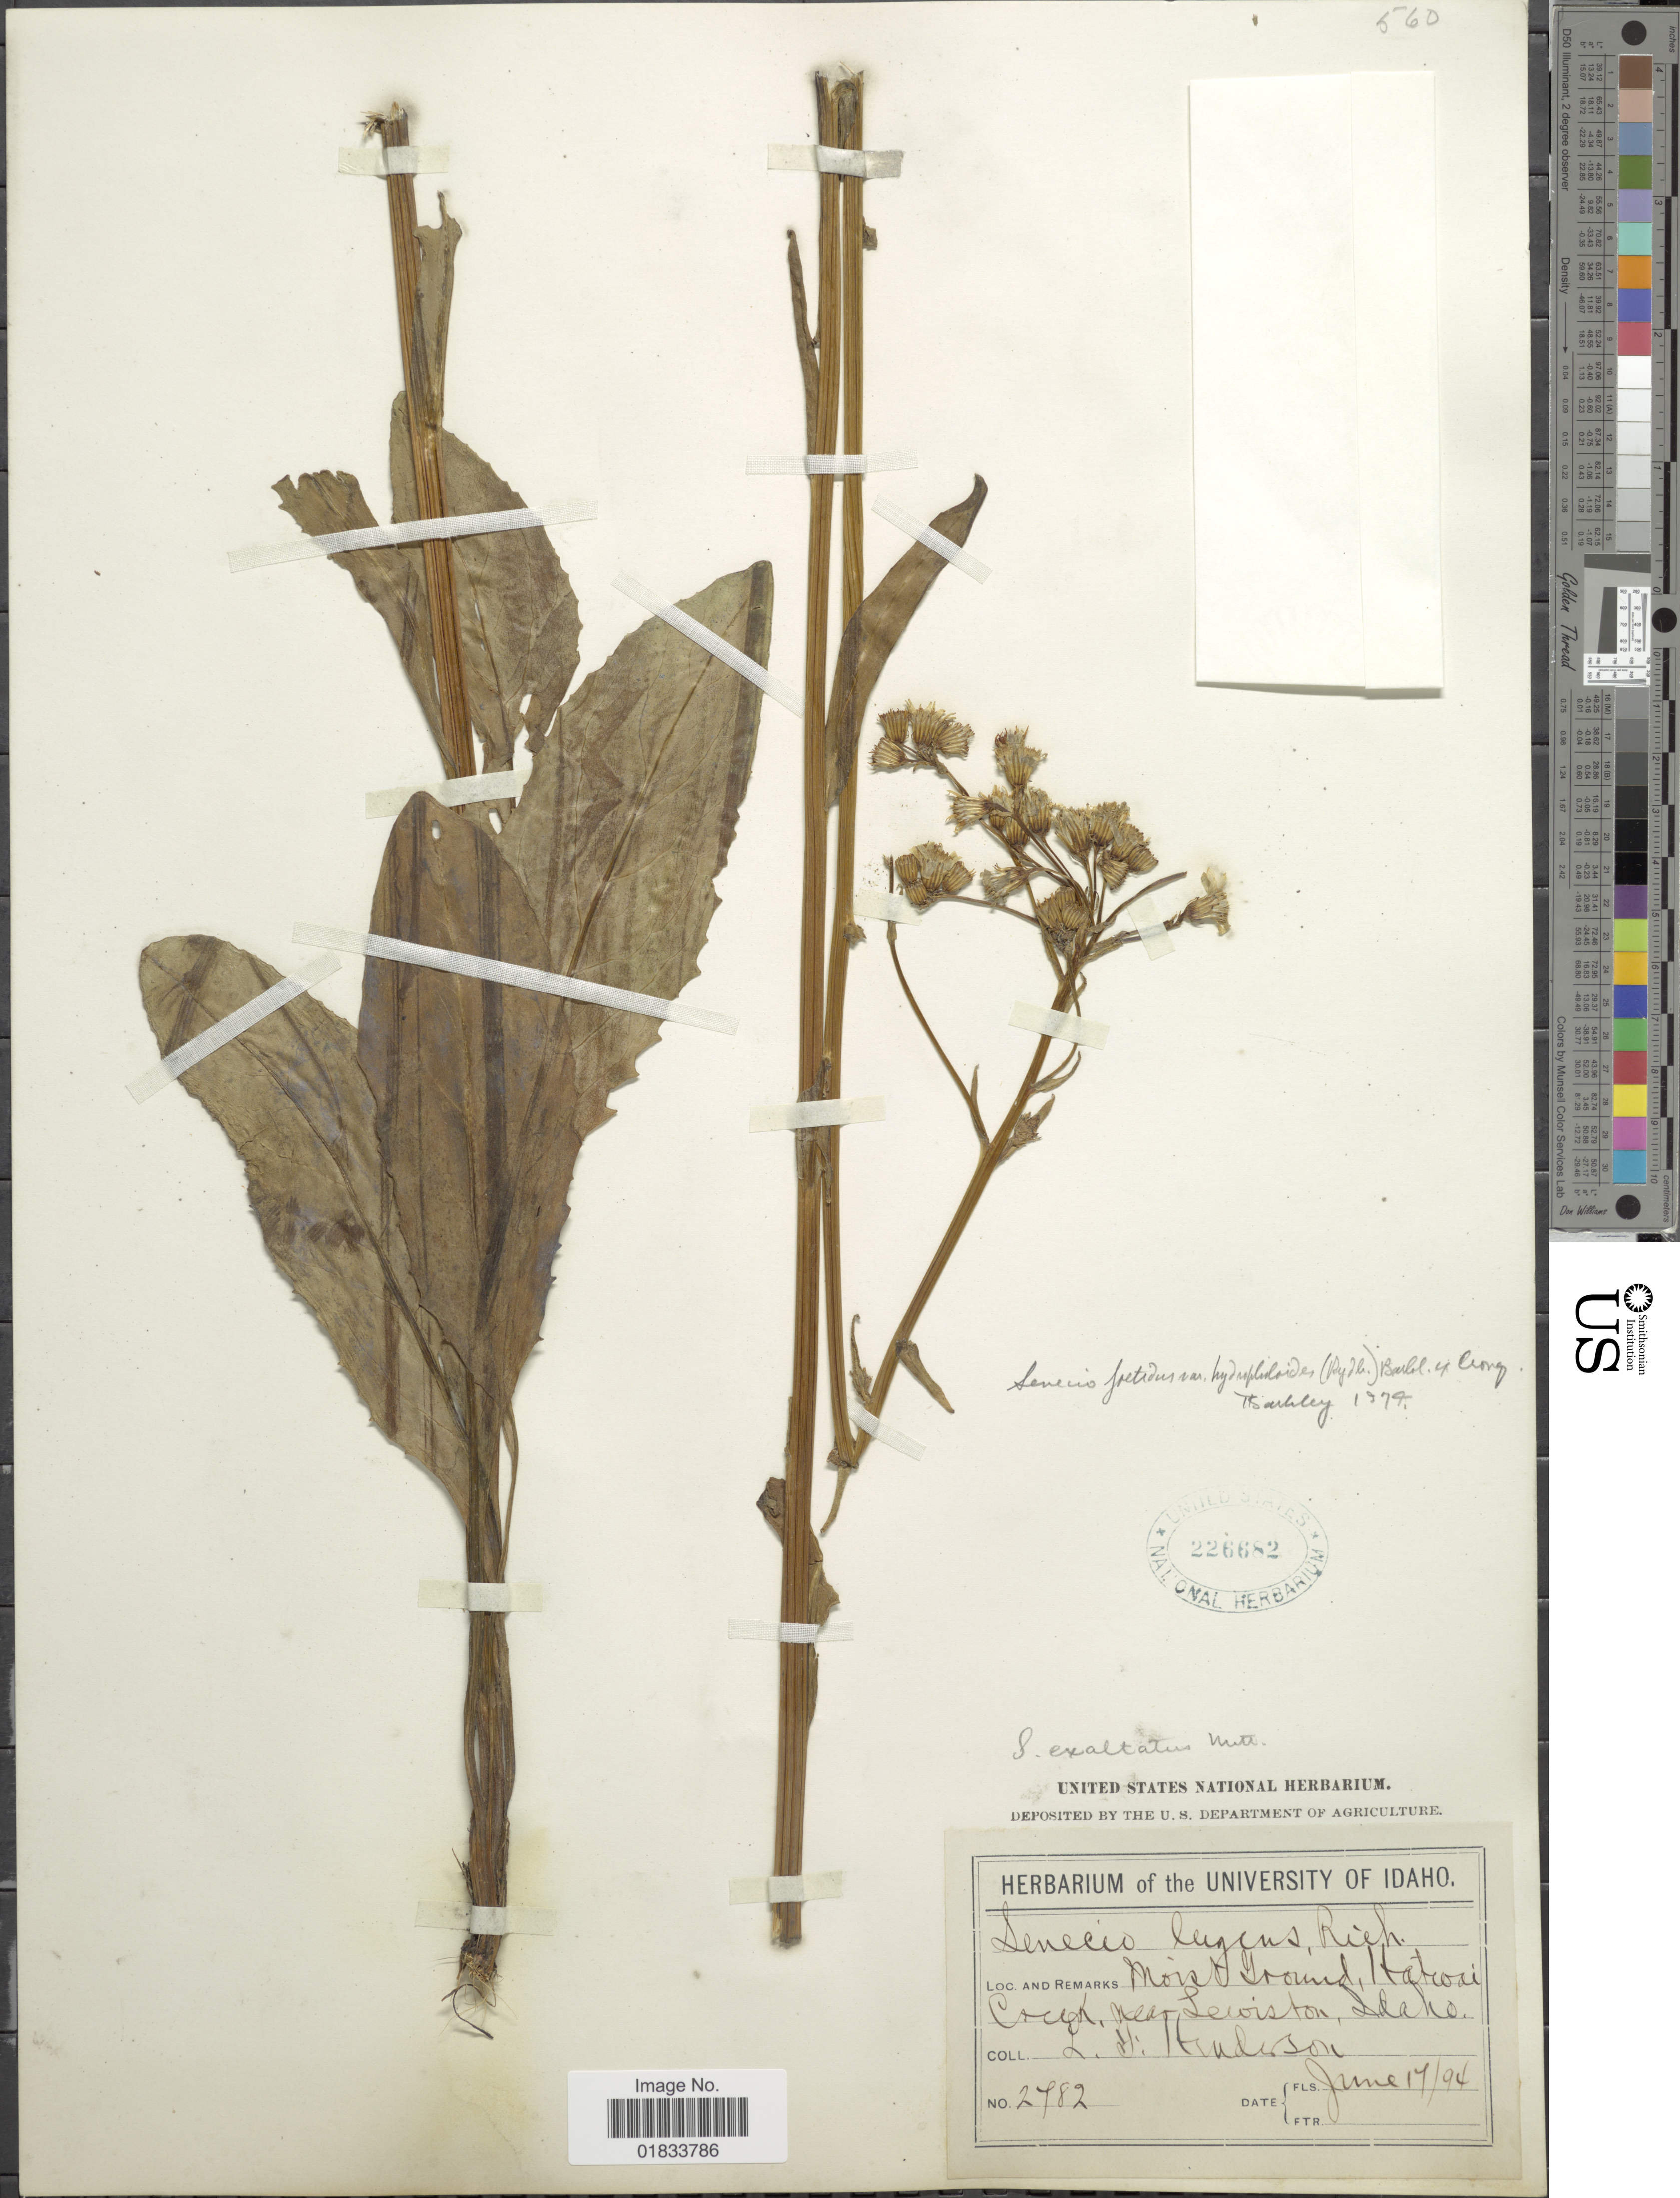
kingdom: Plantae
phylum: Tracheophyta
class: Magnoliopsida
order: Asterales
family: Asteraceae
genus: Senecio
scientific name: Senecio hydrophiloides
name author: Rydb.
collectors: L. F. Hudson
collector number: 2782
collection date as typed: Transcribed d/m/y: 17/6/94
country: United States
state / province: Idaho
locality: Moist ground, Hatwai Creek, near Lewiston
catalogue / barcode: US 226682